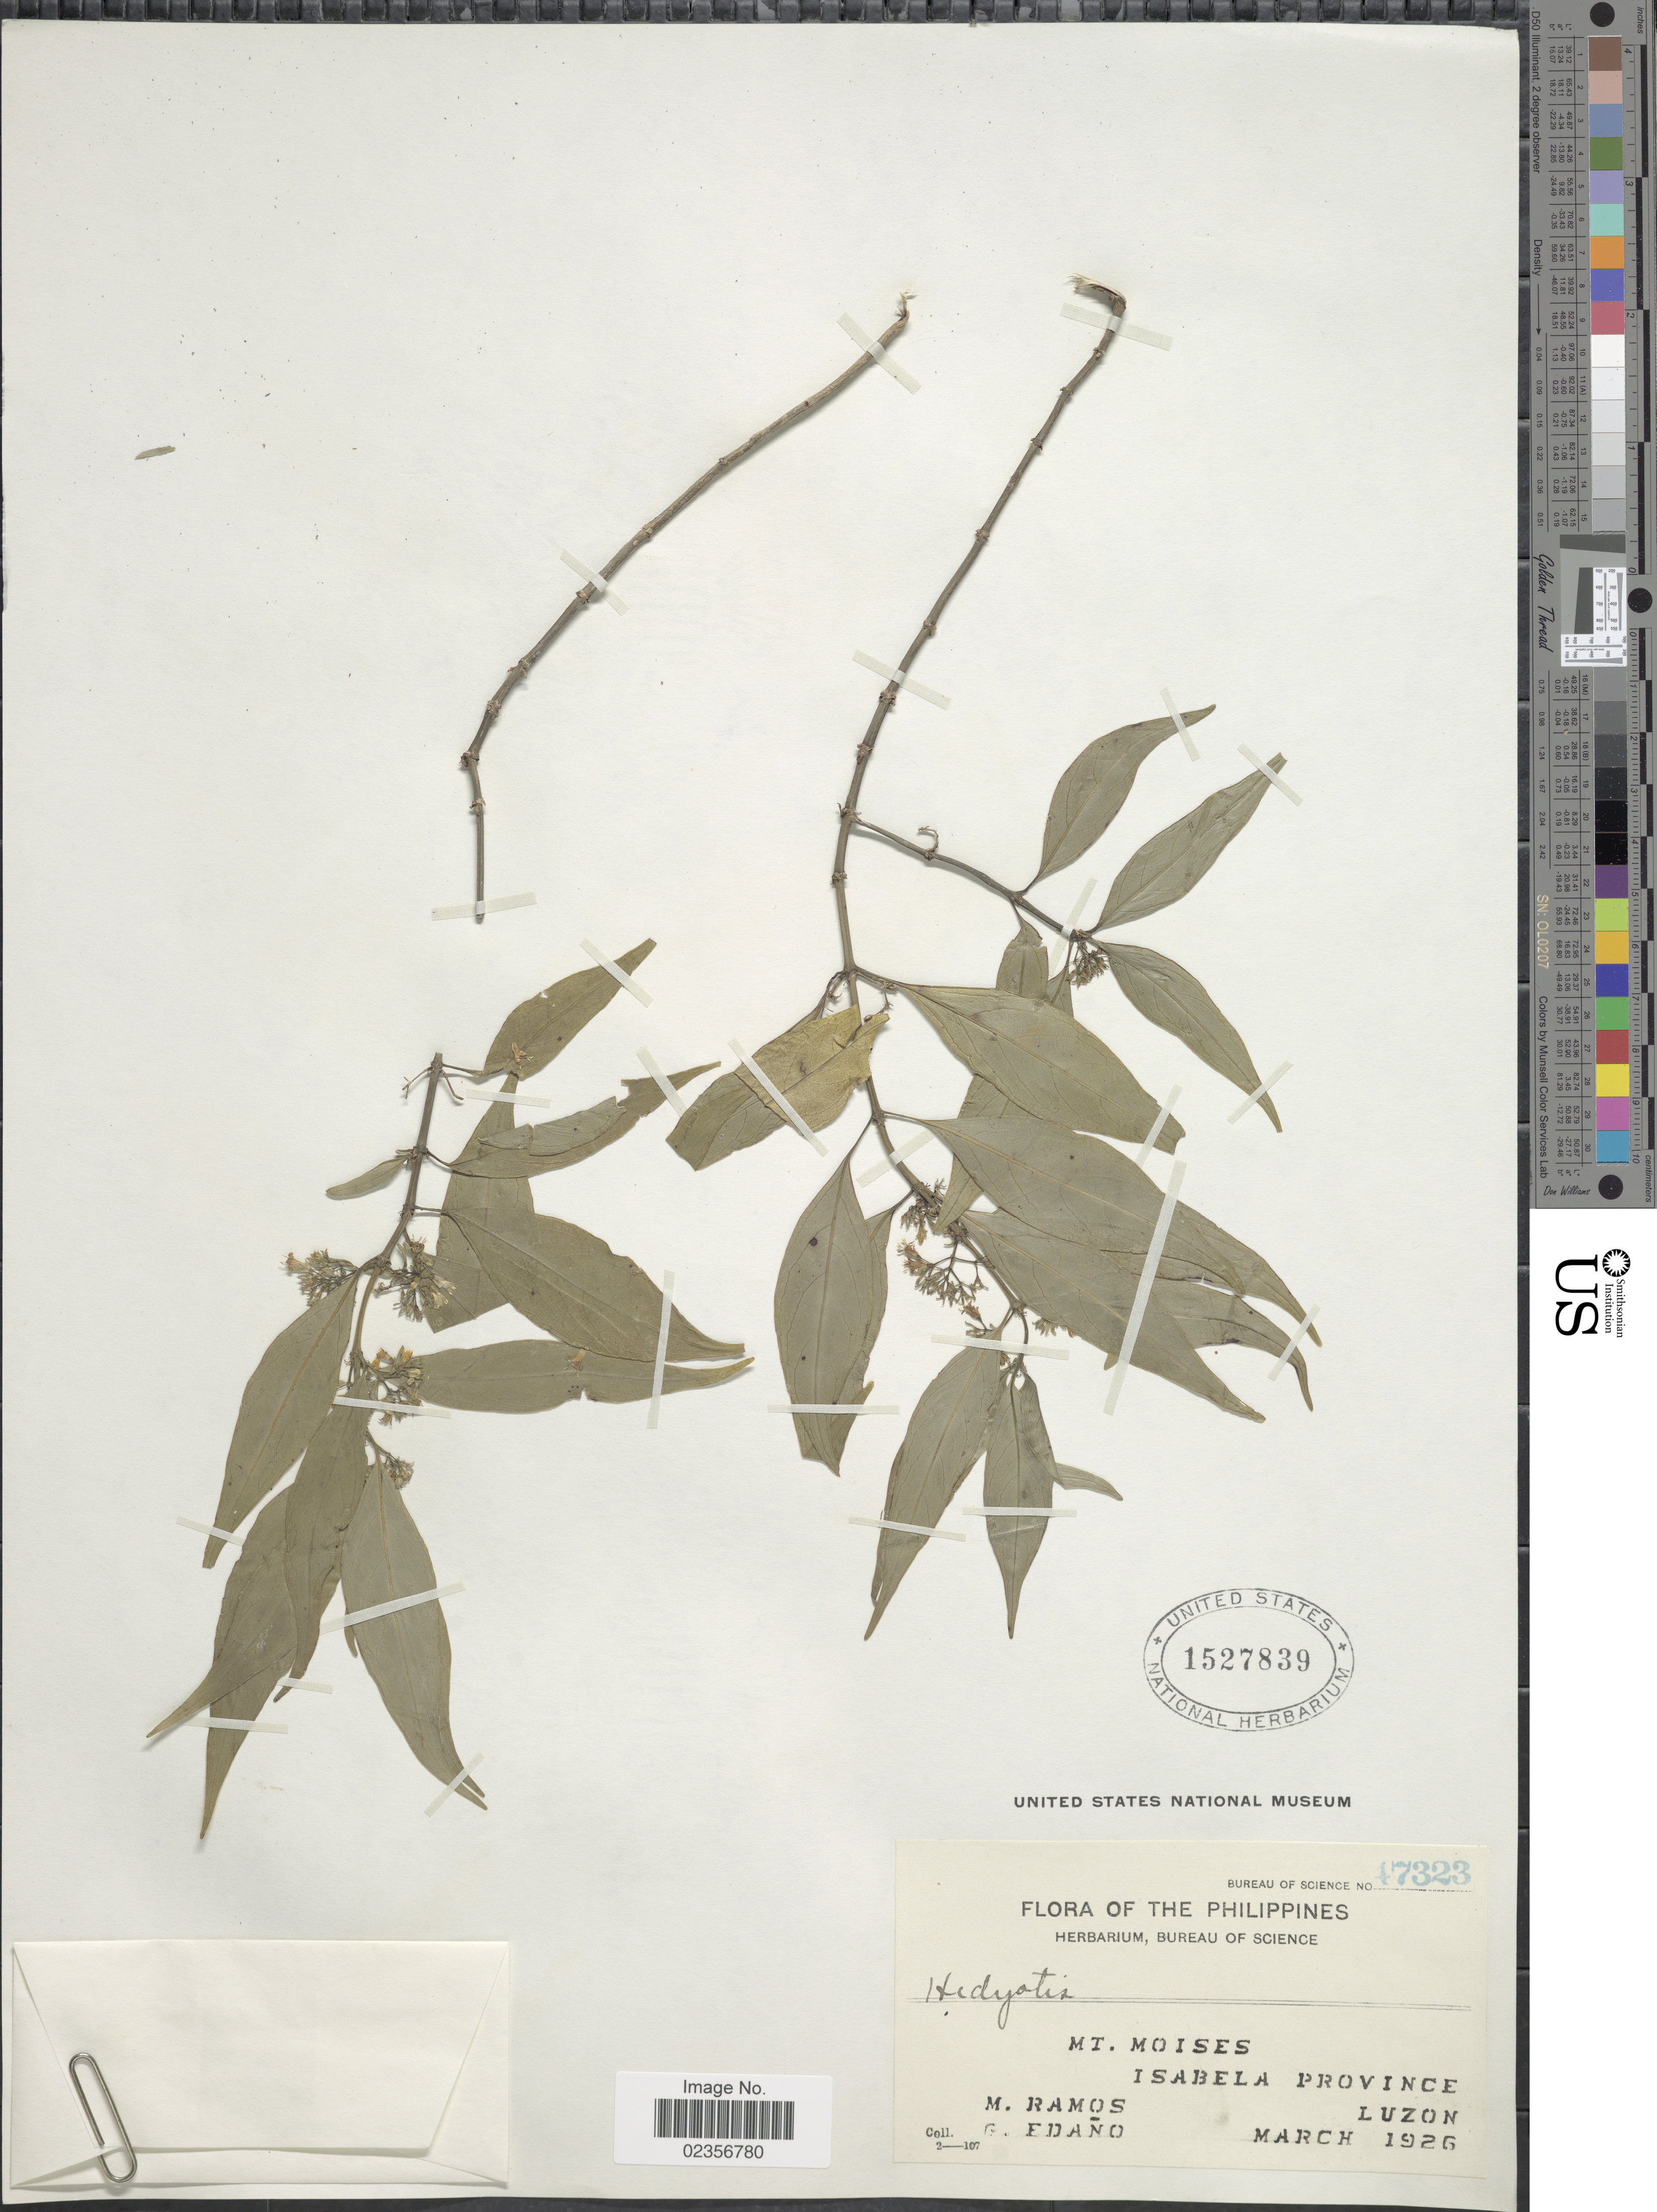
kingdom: Plantae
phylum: Tracheophyta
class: Magnoliopsida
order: Gentianales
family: Rubiaceae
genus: Hedyotis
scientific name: Hedyotis sp.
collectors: M. Ramos & G. Edaño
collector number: Bureau of Science 17323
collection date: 1926-03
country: Philippines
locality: Mt. Moises, Isabela Province. Luzon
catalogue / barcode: US 1527839